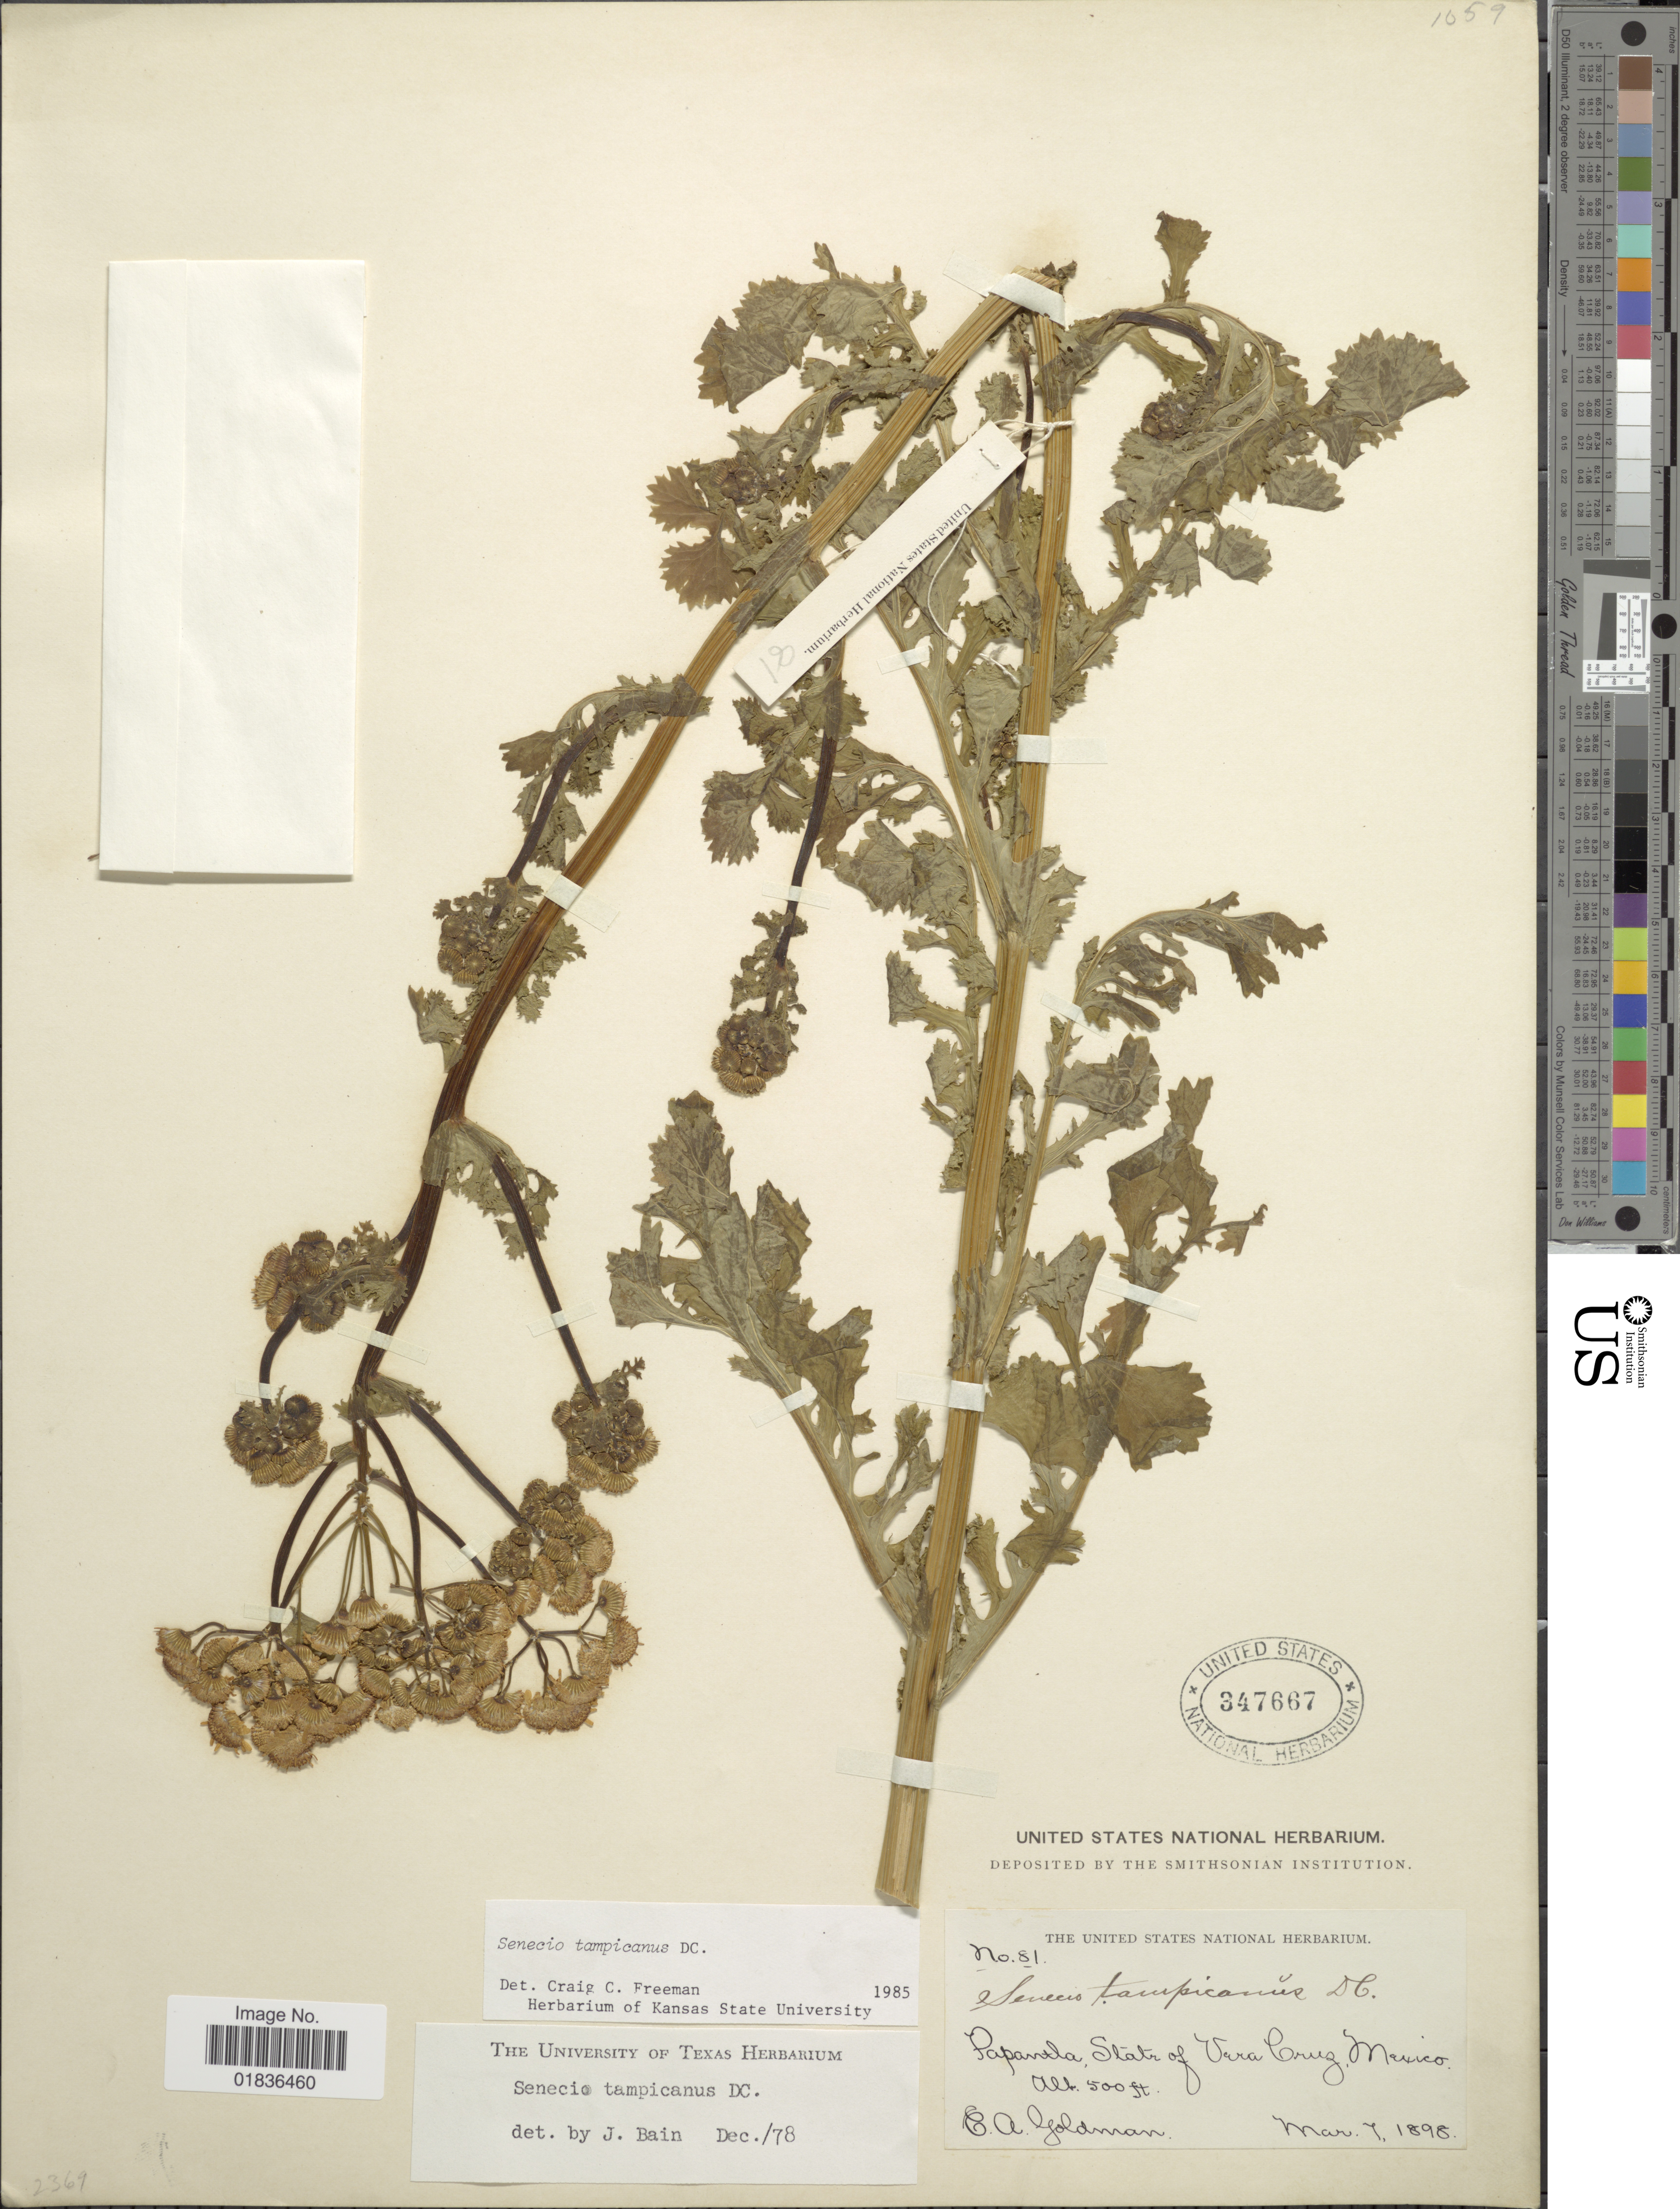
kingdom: Plantae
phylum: Tracheophyta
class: Magnoliopsida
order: Asterales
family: Asteraceae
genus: Senecio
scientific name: Senecio tampicanus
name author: DC.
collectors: E. A. Goldman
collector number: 81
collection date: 1898-03-07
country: Mexico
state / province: Veracruz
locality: Papantla.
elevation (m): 152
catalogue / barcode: US 347667